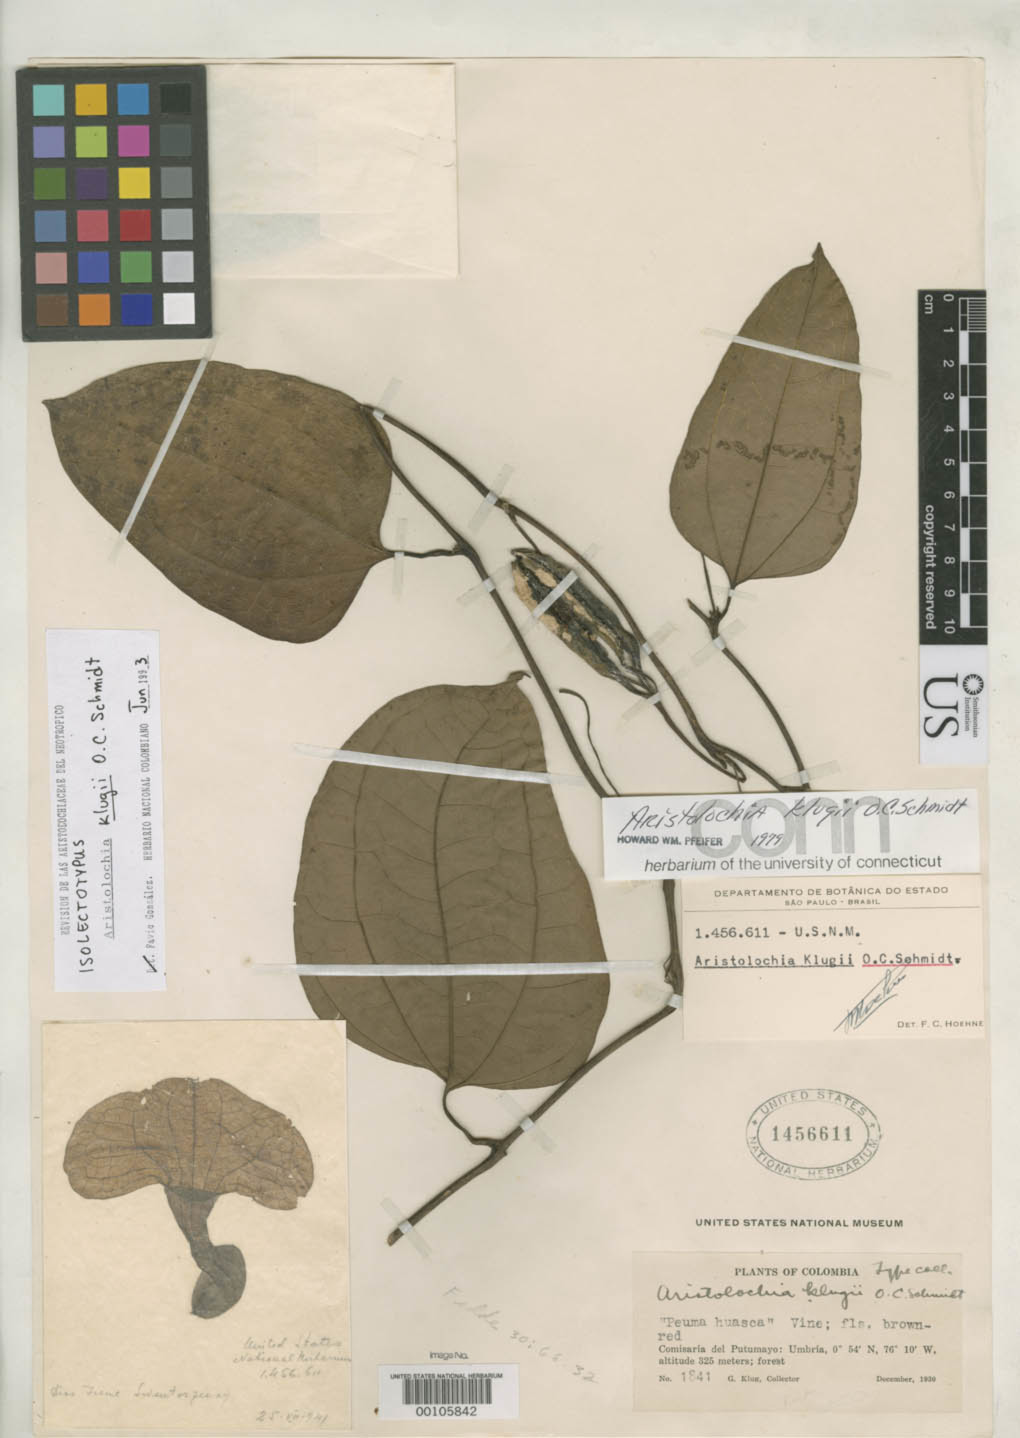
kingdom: Plantae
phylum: Tracheophyta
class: Magnoliopsida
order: Piperales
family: Aristolochiaceae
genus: Aristolochia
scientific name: Aristolochia klugii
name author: O.C. Schmidt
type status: Isolectotype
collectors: G. Klug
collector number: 1841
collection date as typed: Dec 1930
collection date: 1930-12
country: Colombia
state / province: Putumayo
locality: Umbria.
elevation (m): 325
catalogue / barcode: US 1456611